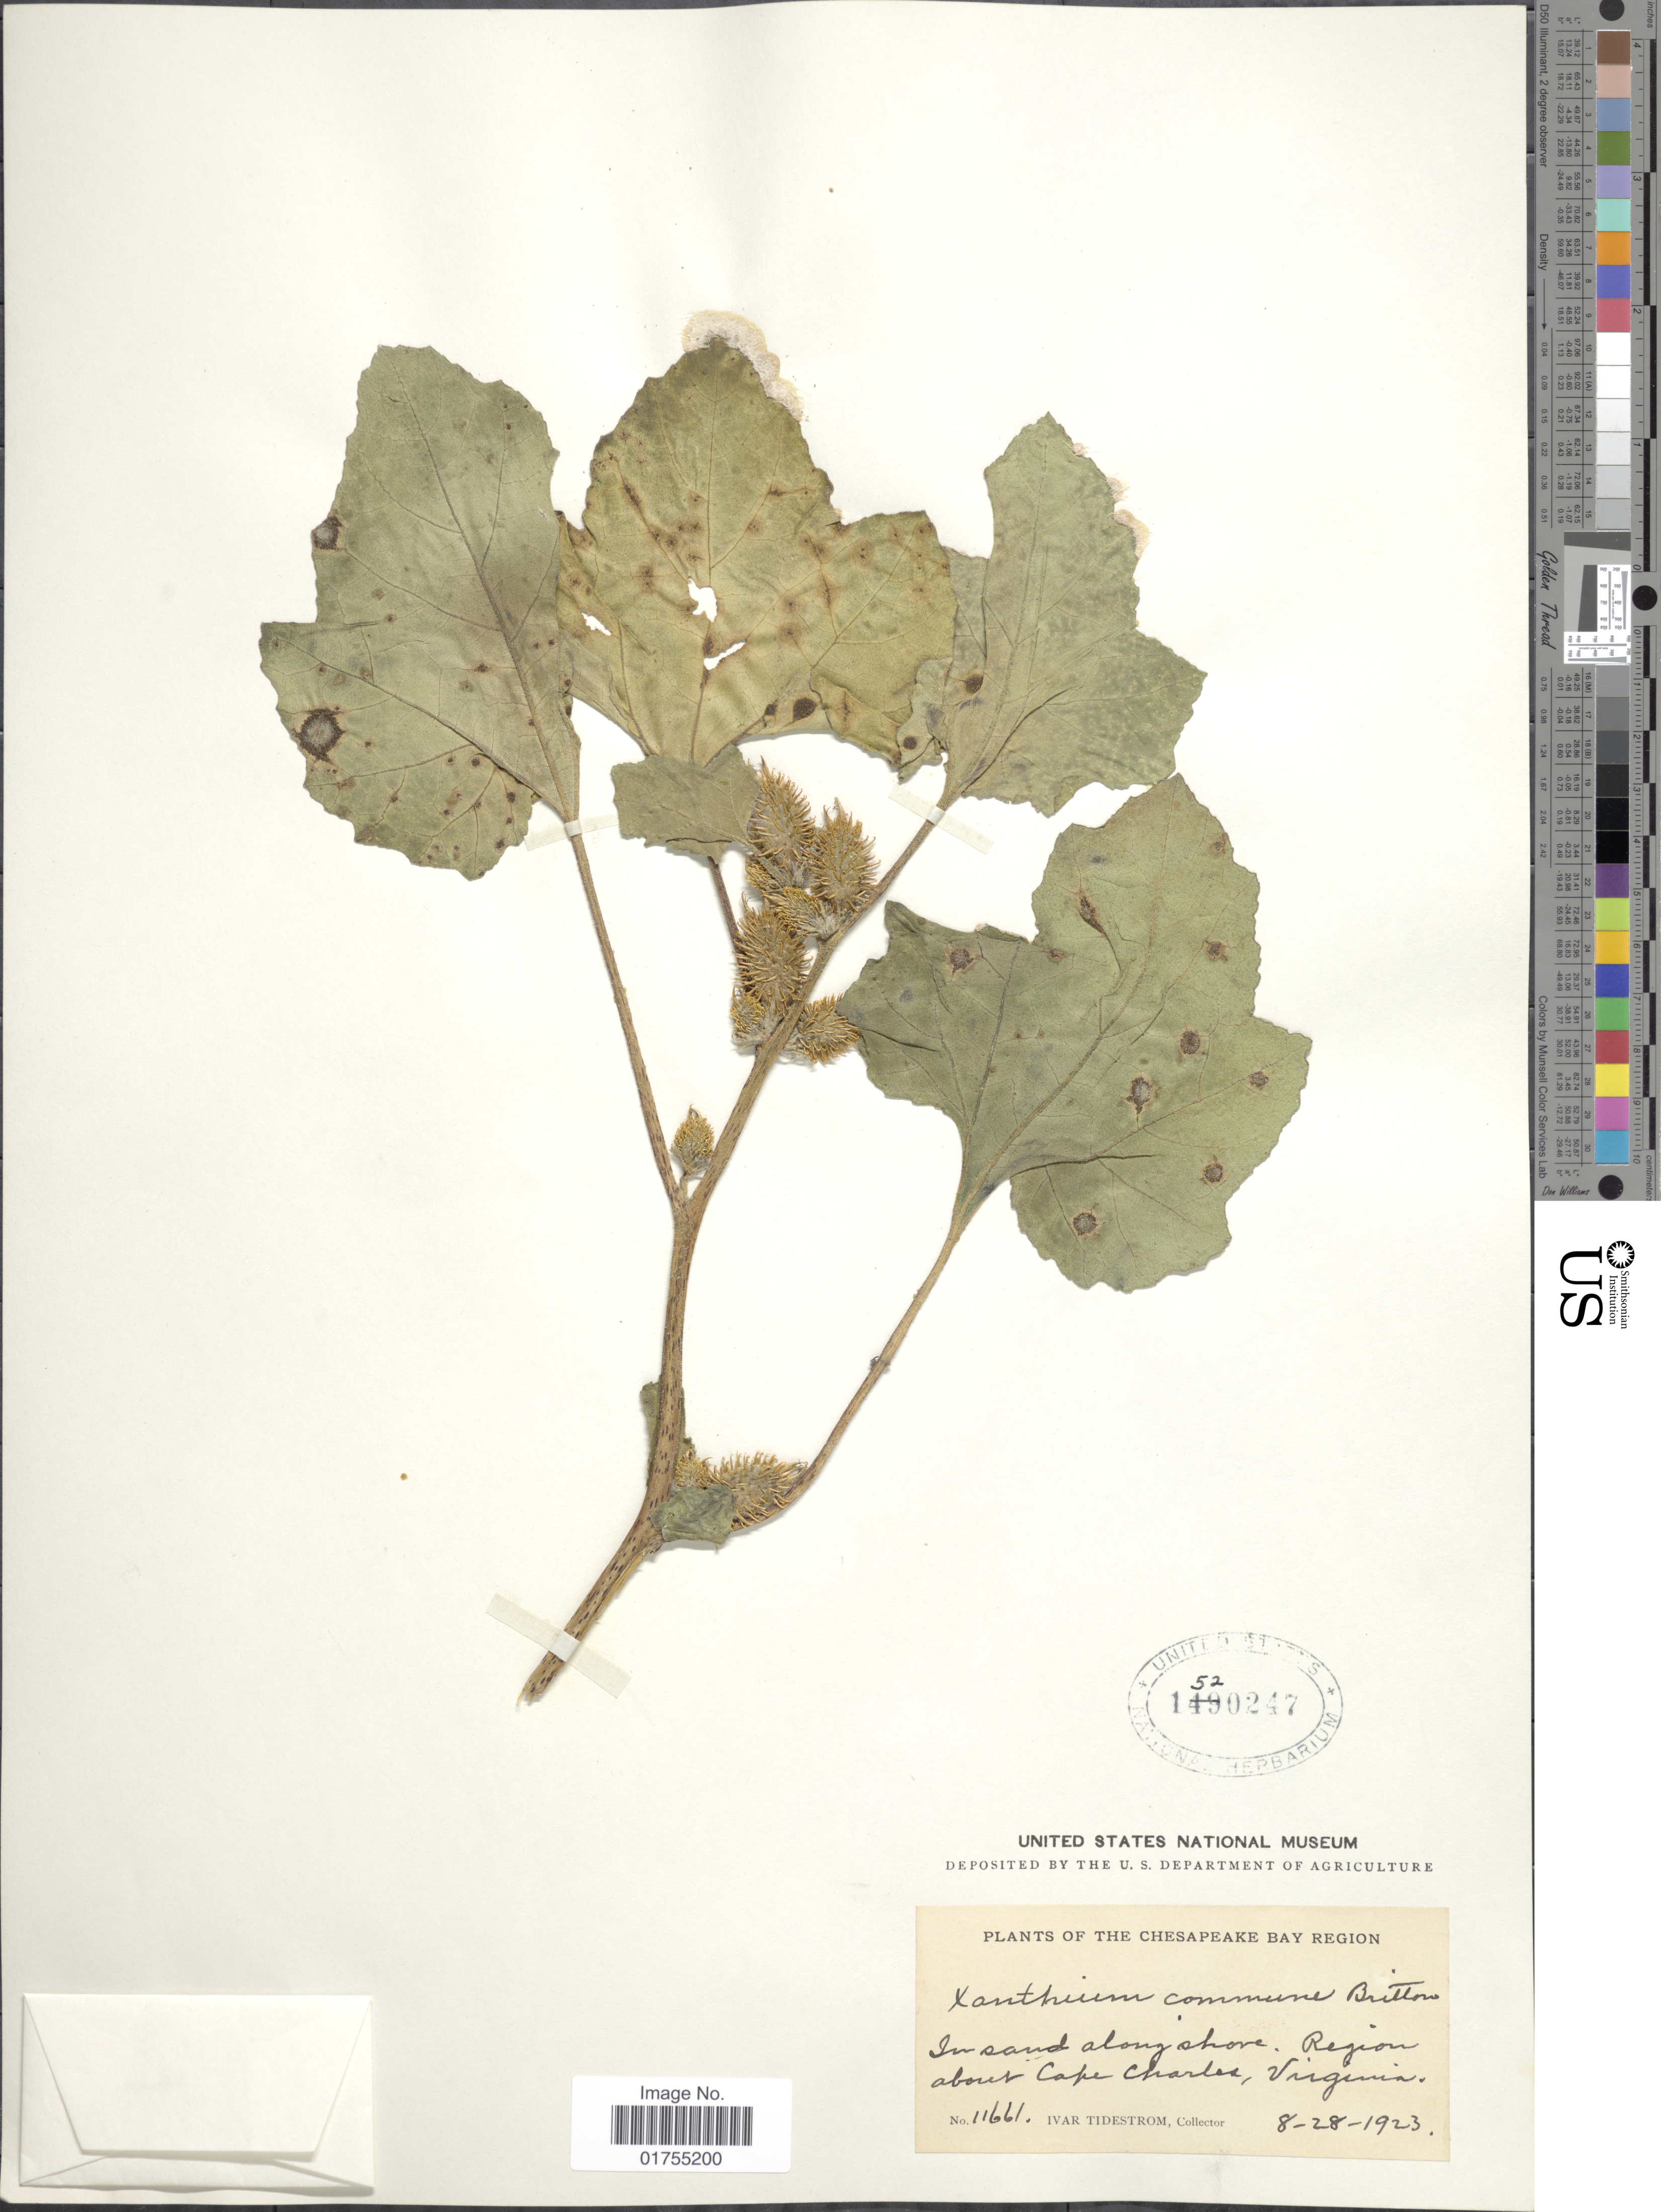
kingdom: Plantae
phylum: Tracheophyta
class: Magnoliopsida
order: Asterales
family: Asteraceae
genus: Xanthium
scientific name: Xanthium strumarium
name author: L.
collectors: I. F. Tidestrom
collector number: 11661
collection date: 1923-08-28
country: United States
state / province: Virginia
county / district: Northampton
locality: Region about Cape Charles, Chesapeake Bay Region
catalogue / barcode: US 1520247